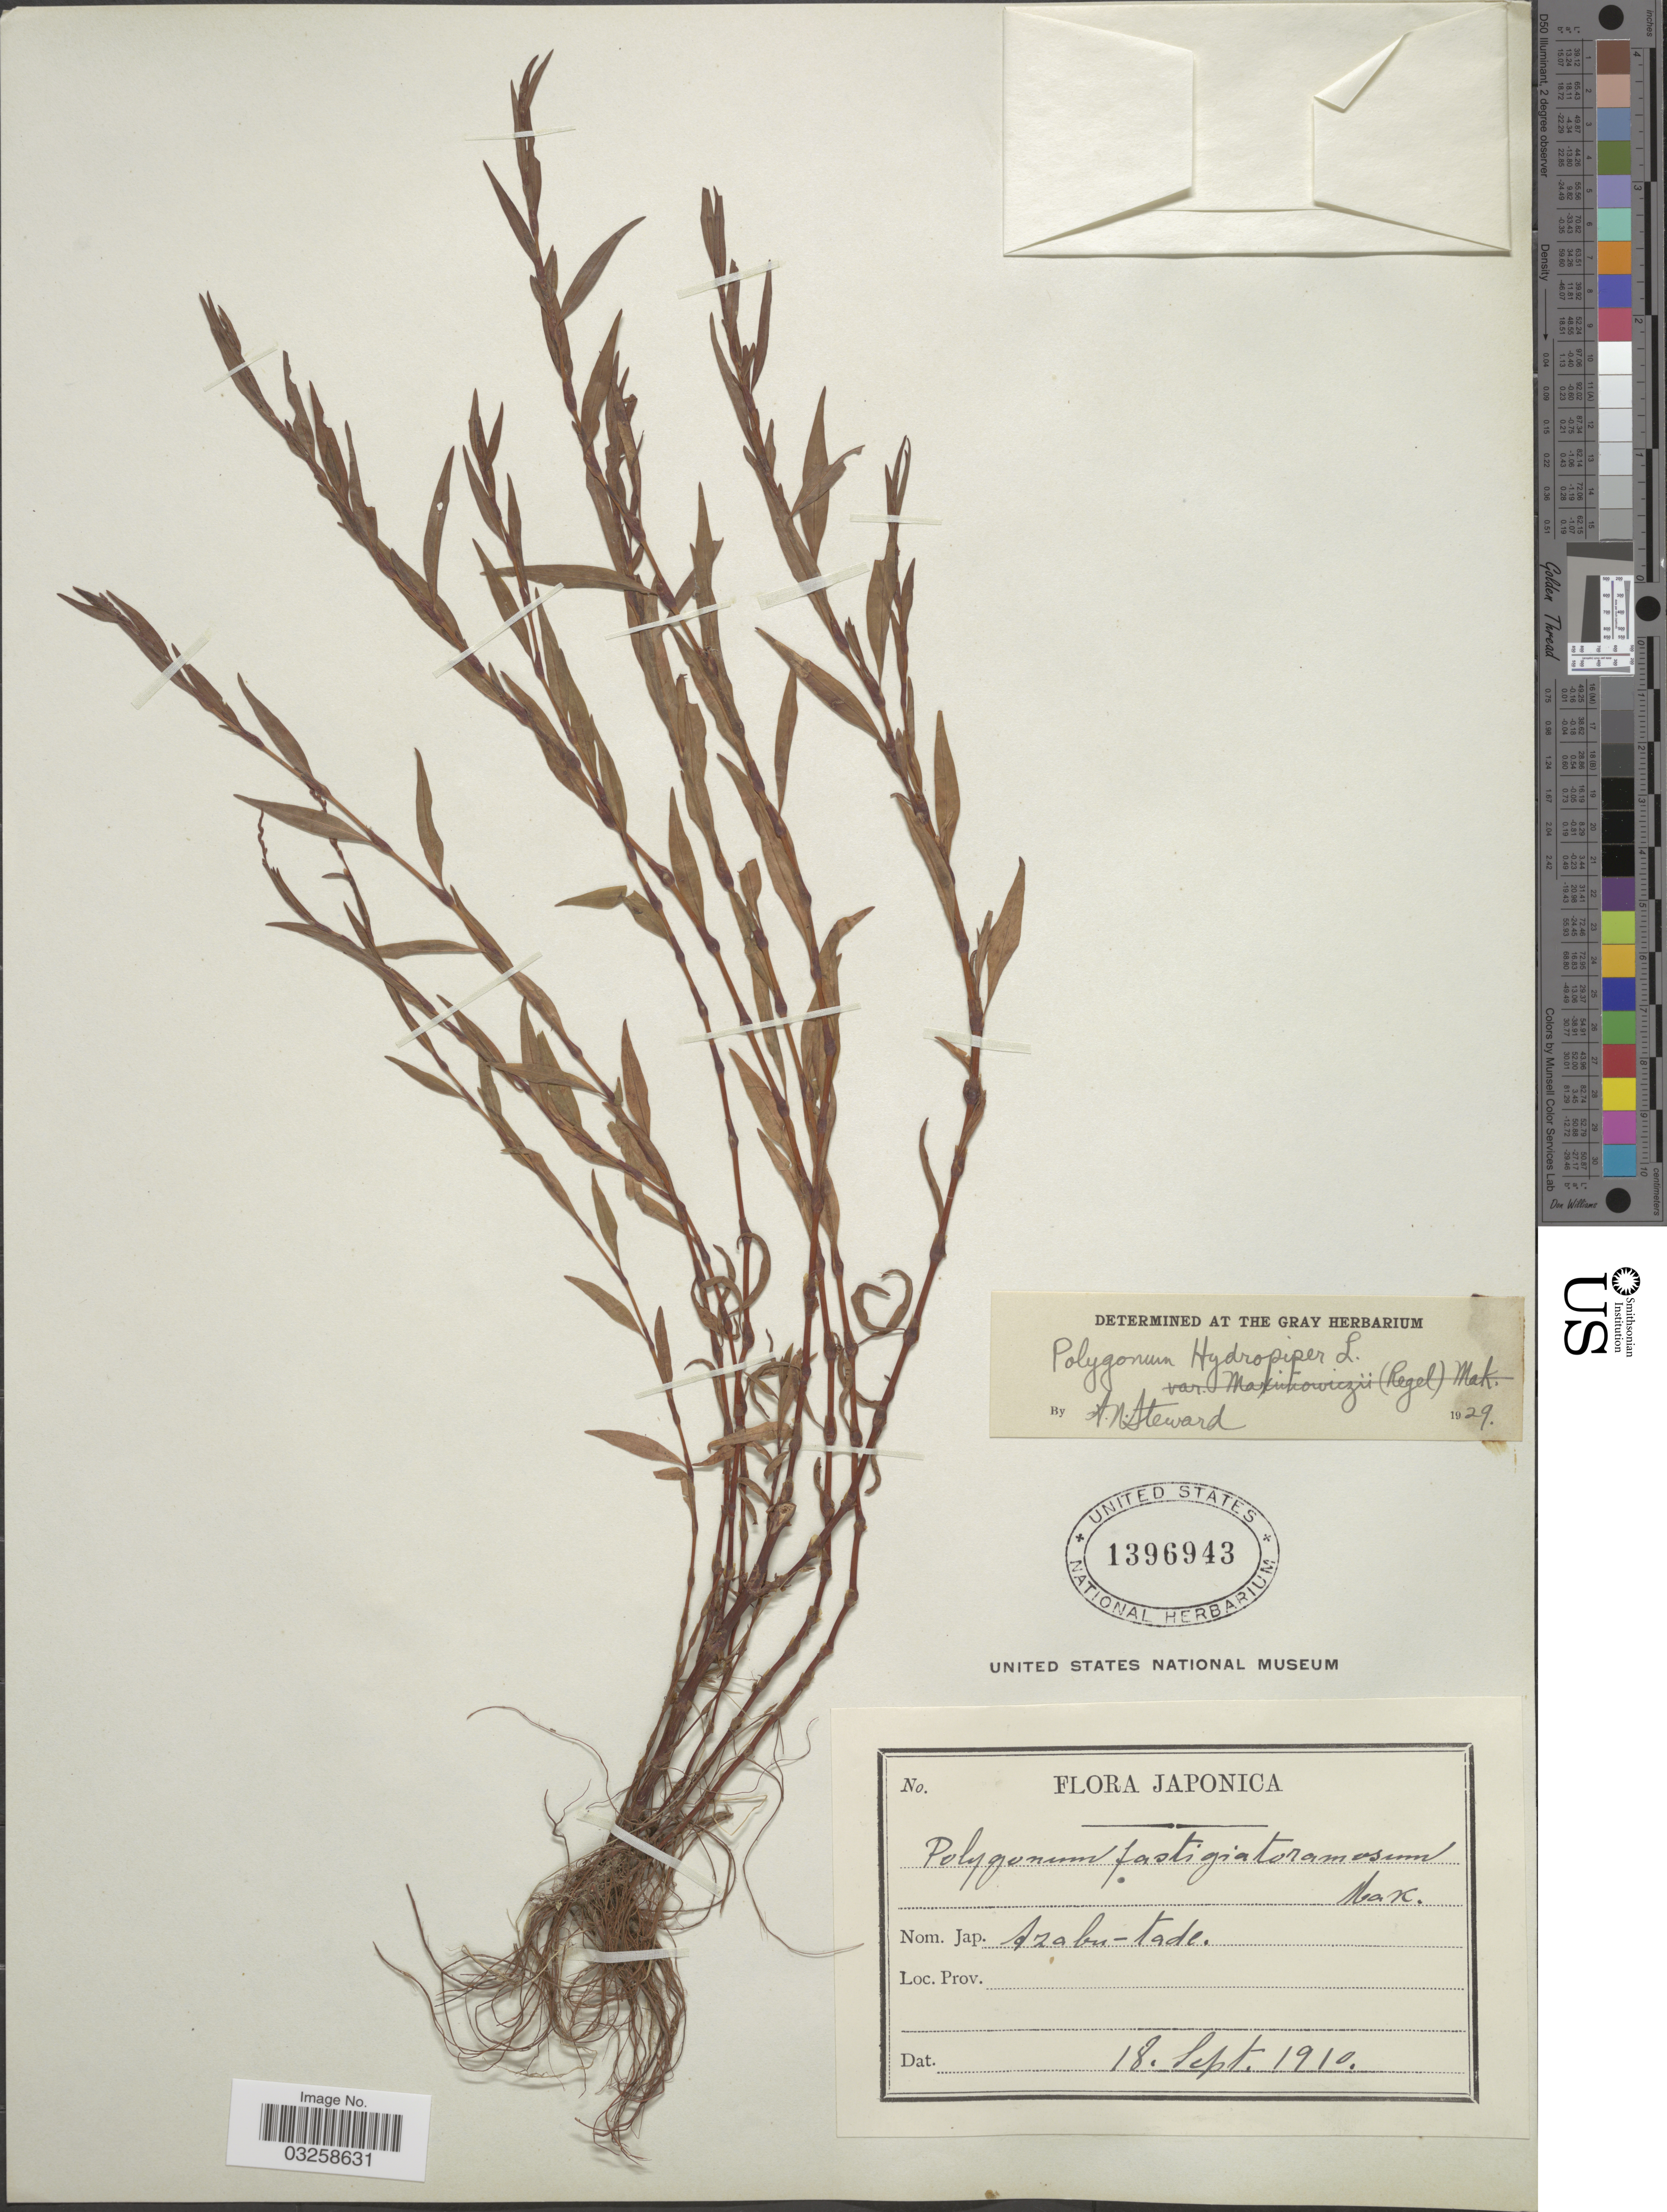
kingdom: Plantae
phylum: Tracheophyta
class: Magnoliopsida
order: Caryophyllales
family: Polygonaceae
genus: Polygonum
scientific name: Polygonum hydropiper var. hydropiper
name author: L.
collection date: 1910-09-18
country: Japan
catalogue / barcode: US 1396943